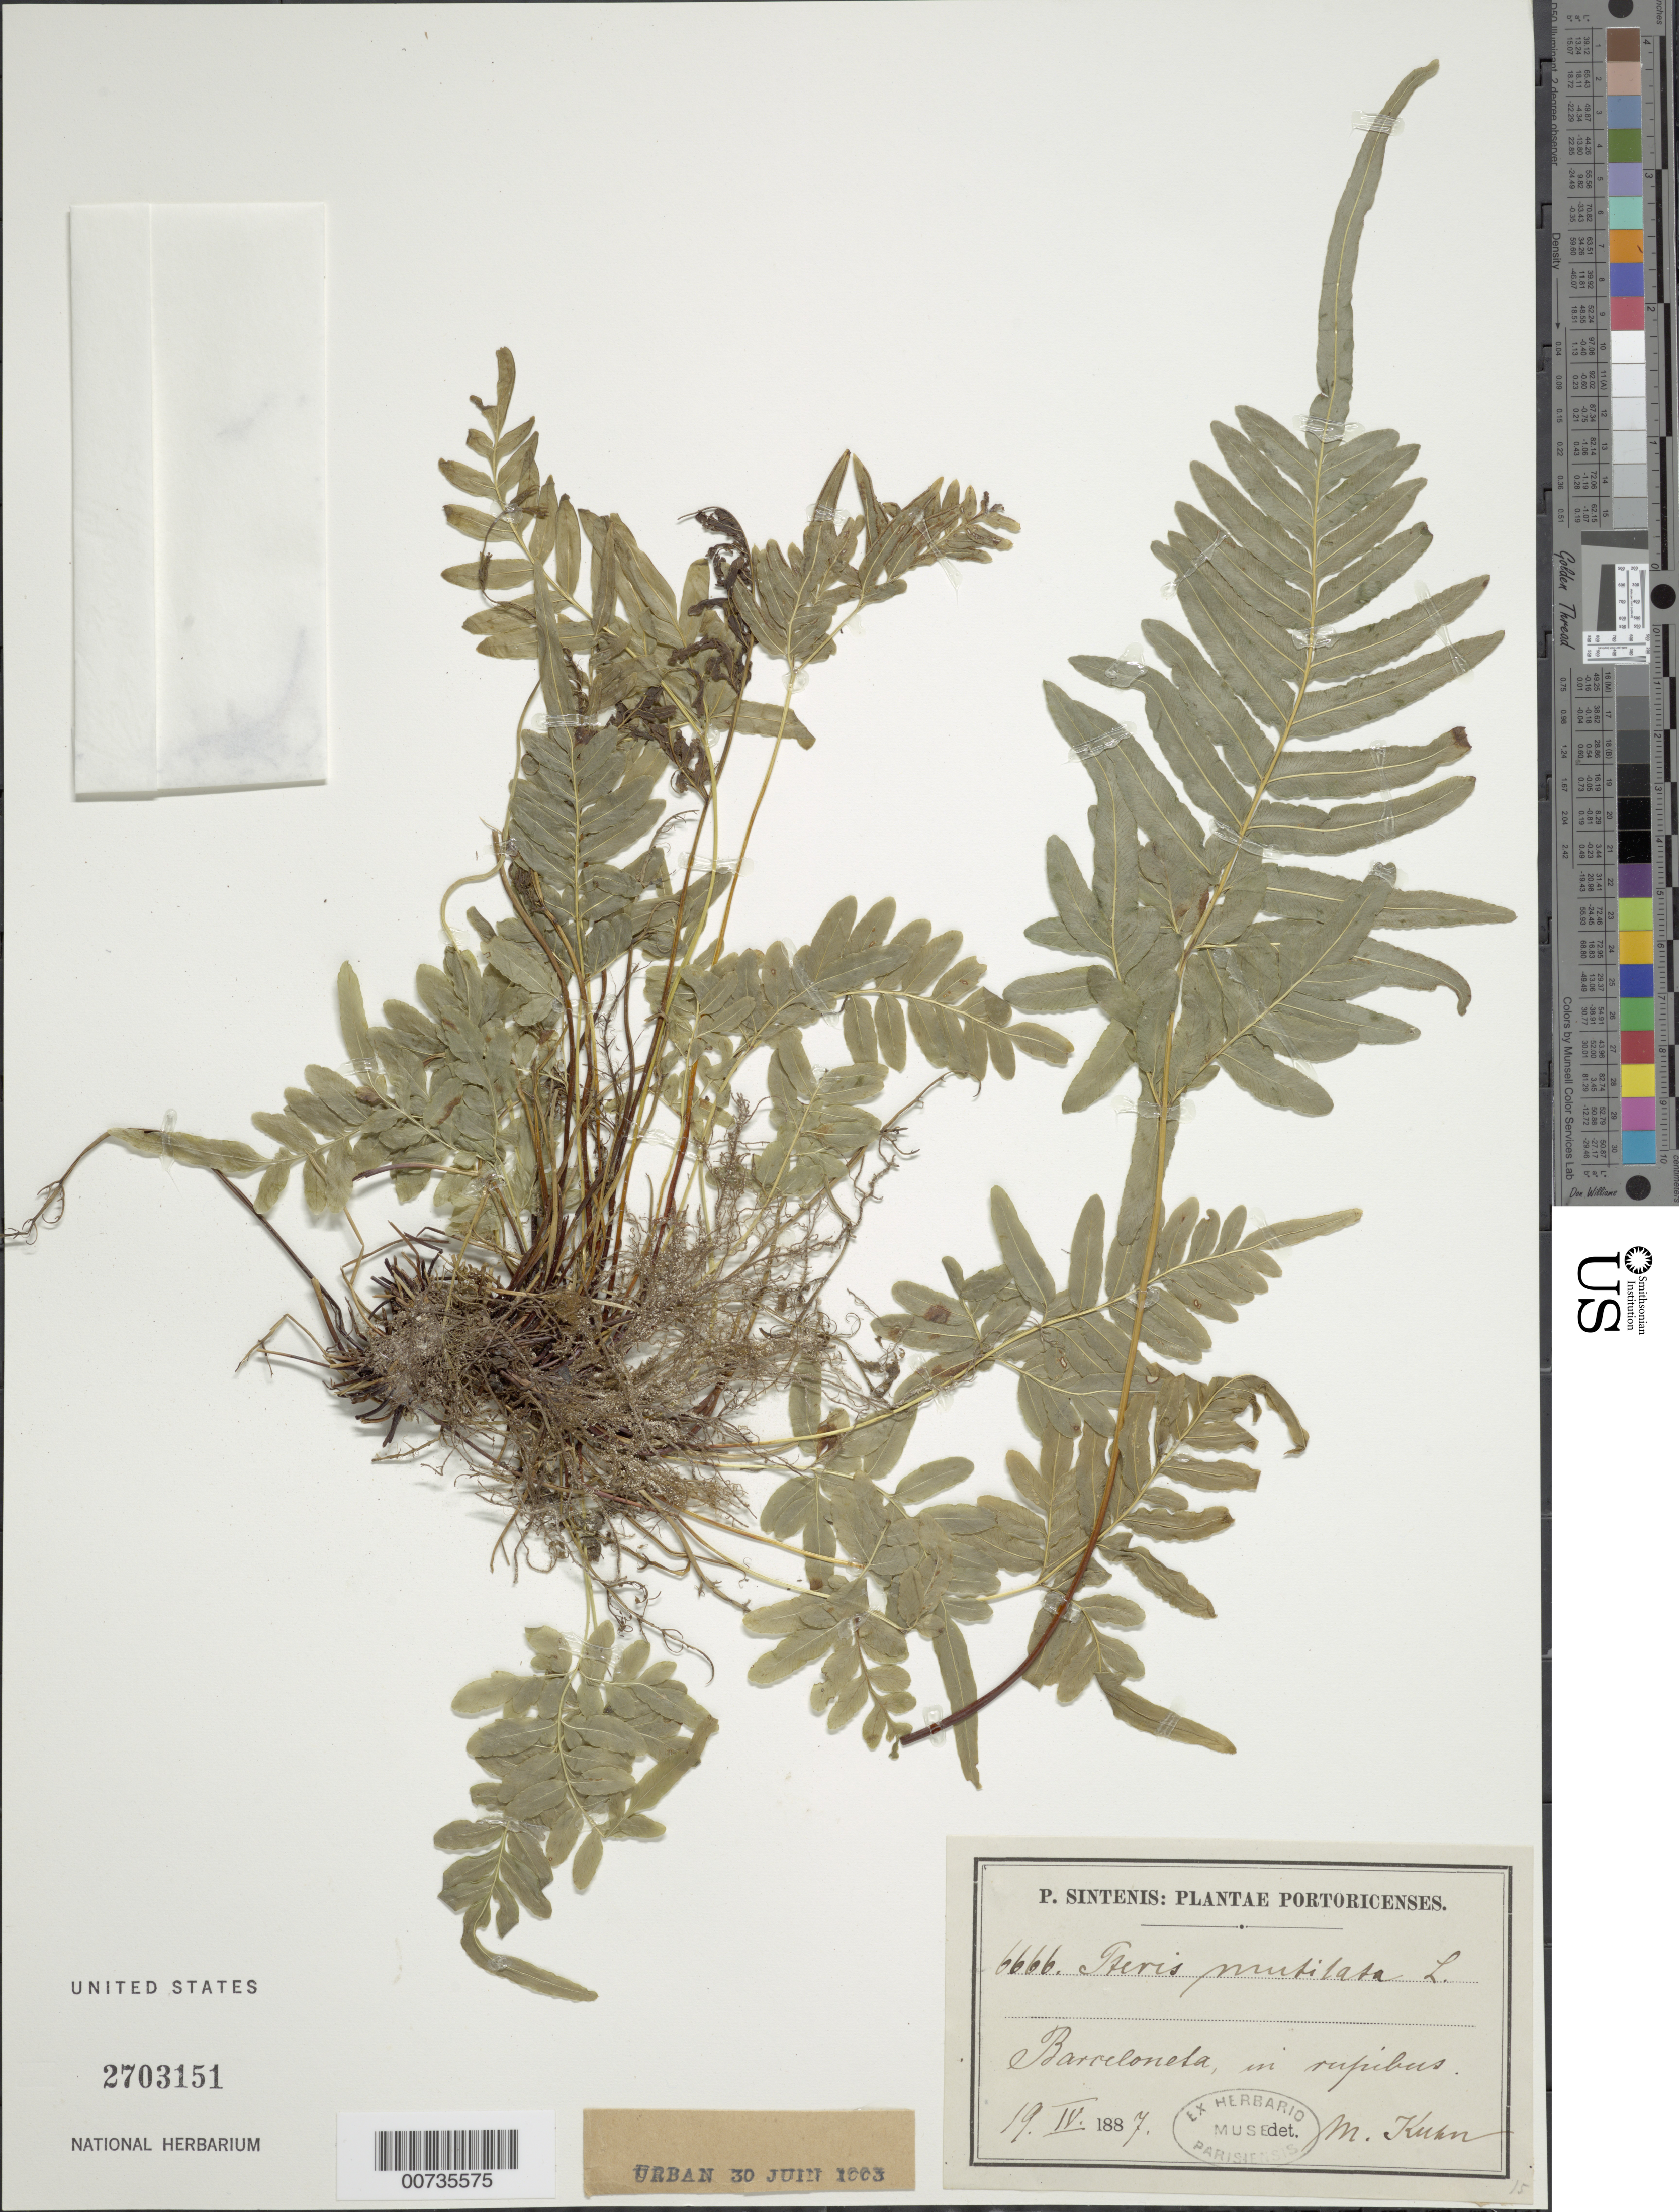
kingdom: Plantae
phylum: Tracheophyta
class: Polypodiopsida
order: Polypodiales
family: Pteridaceae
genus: Pteris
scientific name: Pteris mutilata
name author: L.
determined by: Kuhn, D. M.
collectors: P. Sintenis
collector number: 6666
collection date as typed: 19 Apr 1887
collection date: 1887-04-19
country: Puerto Rico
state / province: Barceloneta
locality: Barceloneta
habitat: In rupibus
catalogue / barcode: US 2703151